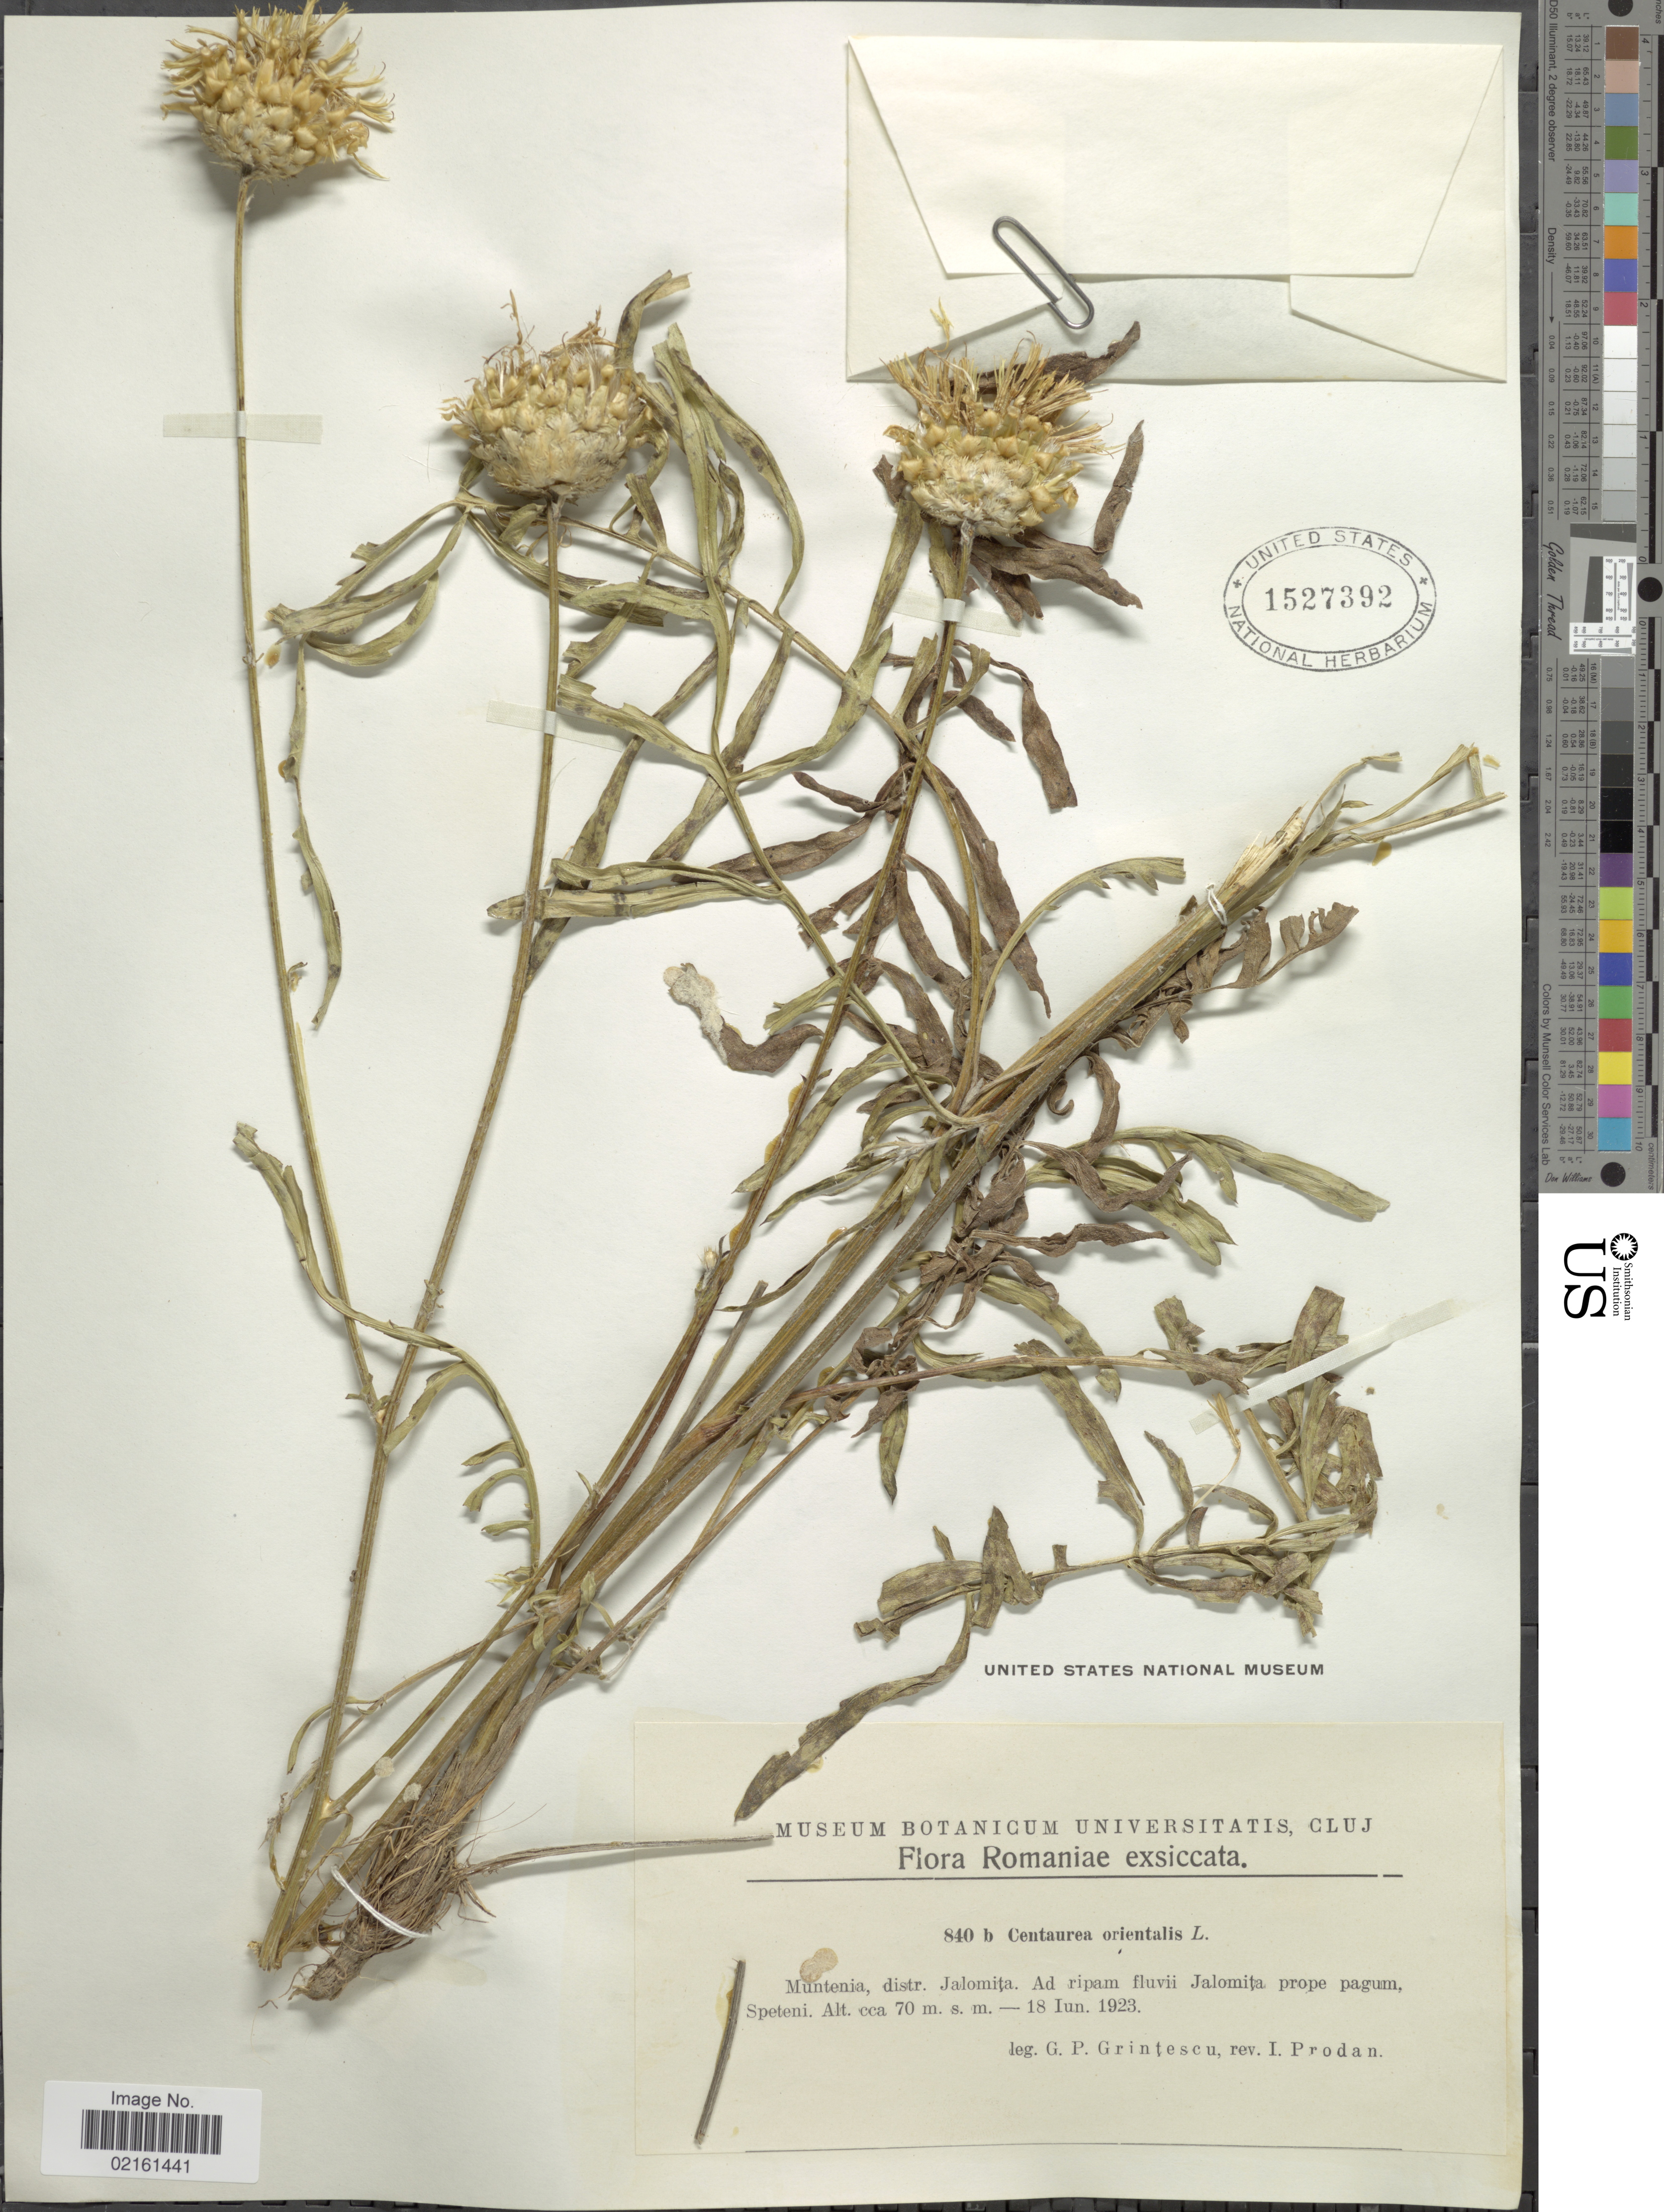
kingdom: Plantae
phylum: Tracheophyta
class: Magnoliopsida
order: Asterales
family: Asteraceae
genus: Centaurea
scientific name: Centaurea orientalis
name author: L.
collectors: G. Grintescu & I. Prodán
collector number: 840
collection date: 1923-06-18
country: Romania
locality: Muntenia, distr. Jalomita, Jalomita prope pagum, Speteni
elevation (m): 70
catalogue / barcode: US 1527392